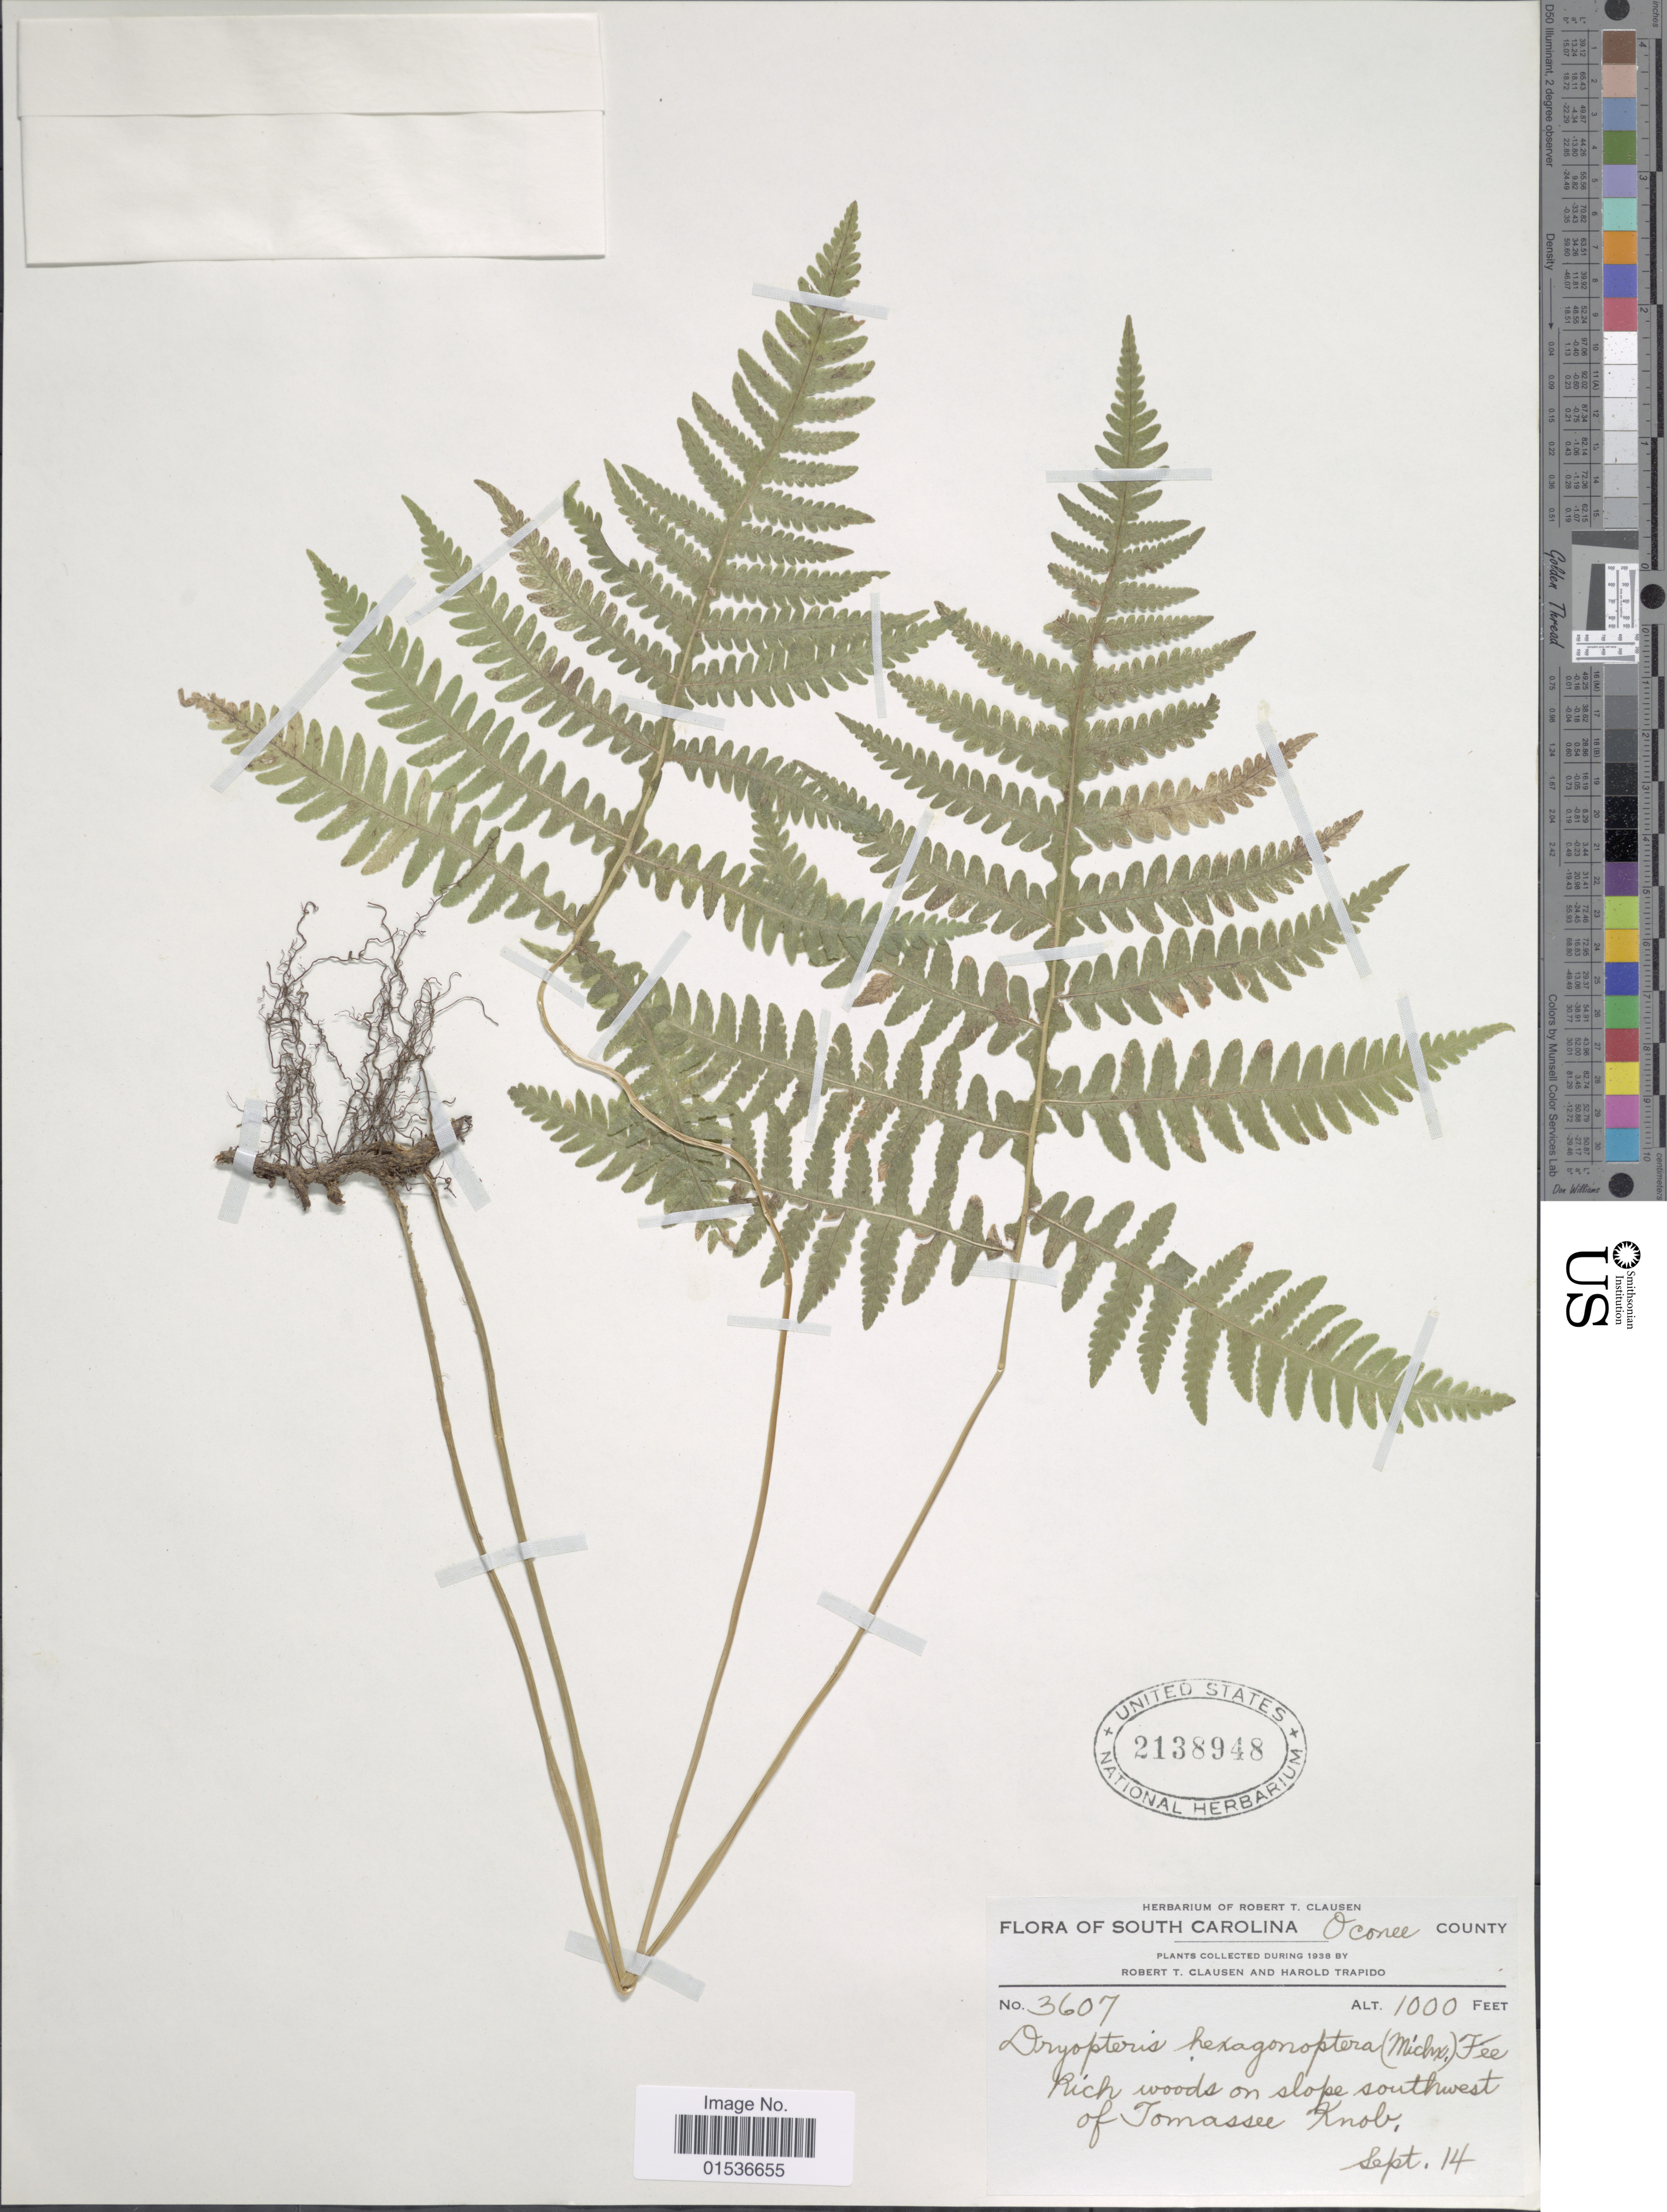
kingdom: Plantae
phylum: Tracheophyta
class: Polypodiopsida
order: Polypodiales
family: Thelypteridaceae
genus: Phegopteris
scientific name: Phegopteris hexagonoptera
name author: (Michx.) Fée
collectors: R. T. Clausen & H. Trapido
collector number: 3607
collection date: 1938-09-14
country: United States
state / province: South Carolina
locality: South Carolina, Ocone County , slope south west of Tomassee Knob.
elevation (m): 305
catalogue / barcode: US 2138948